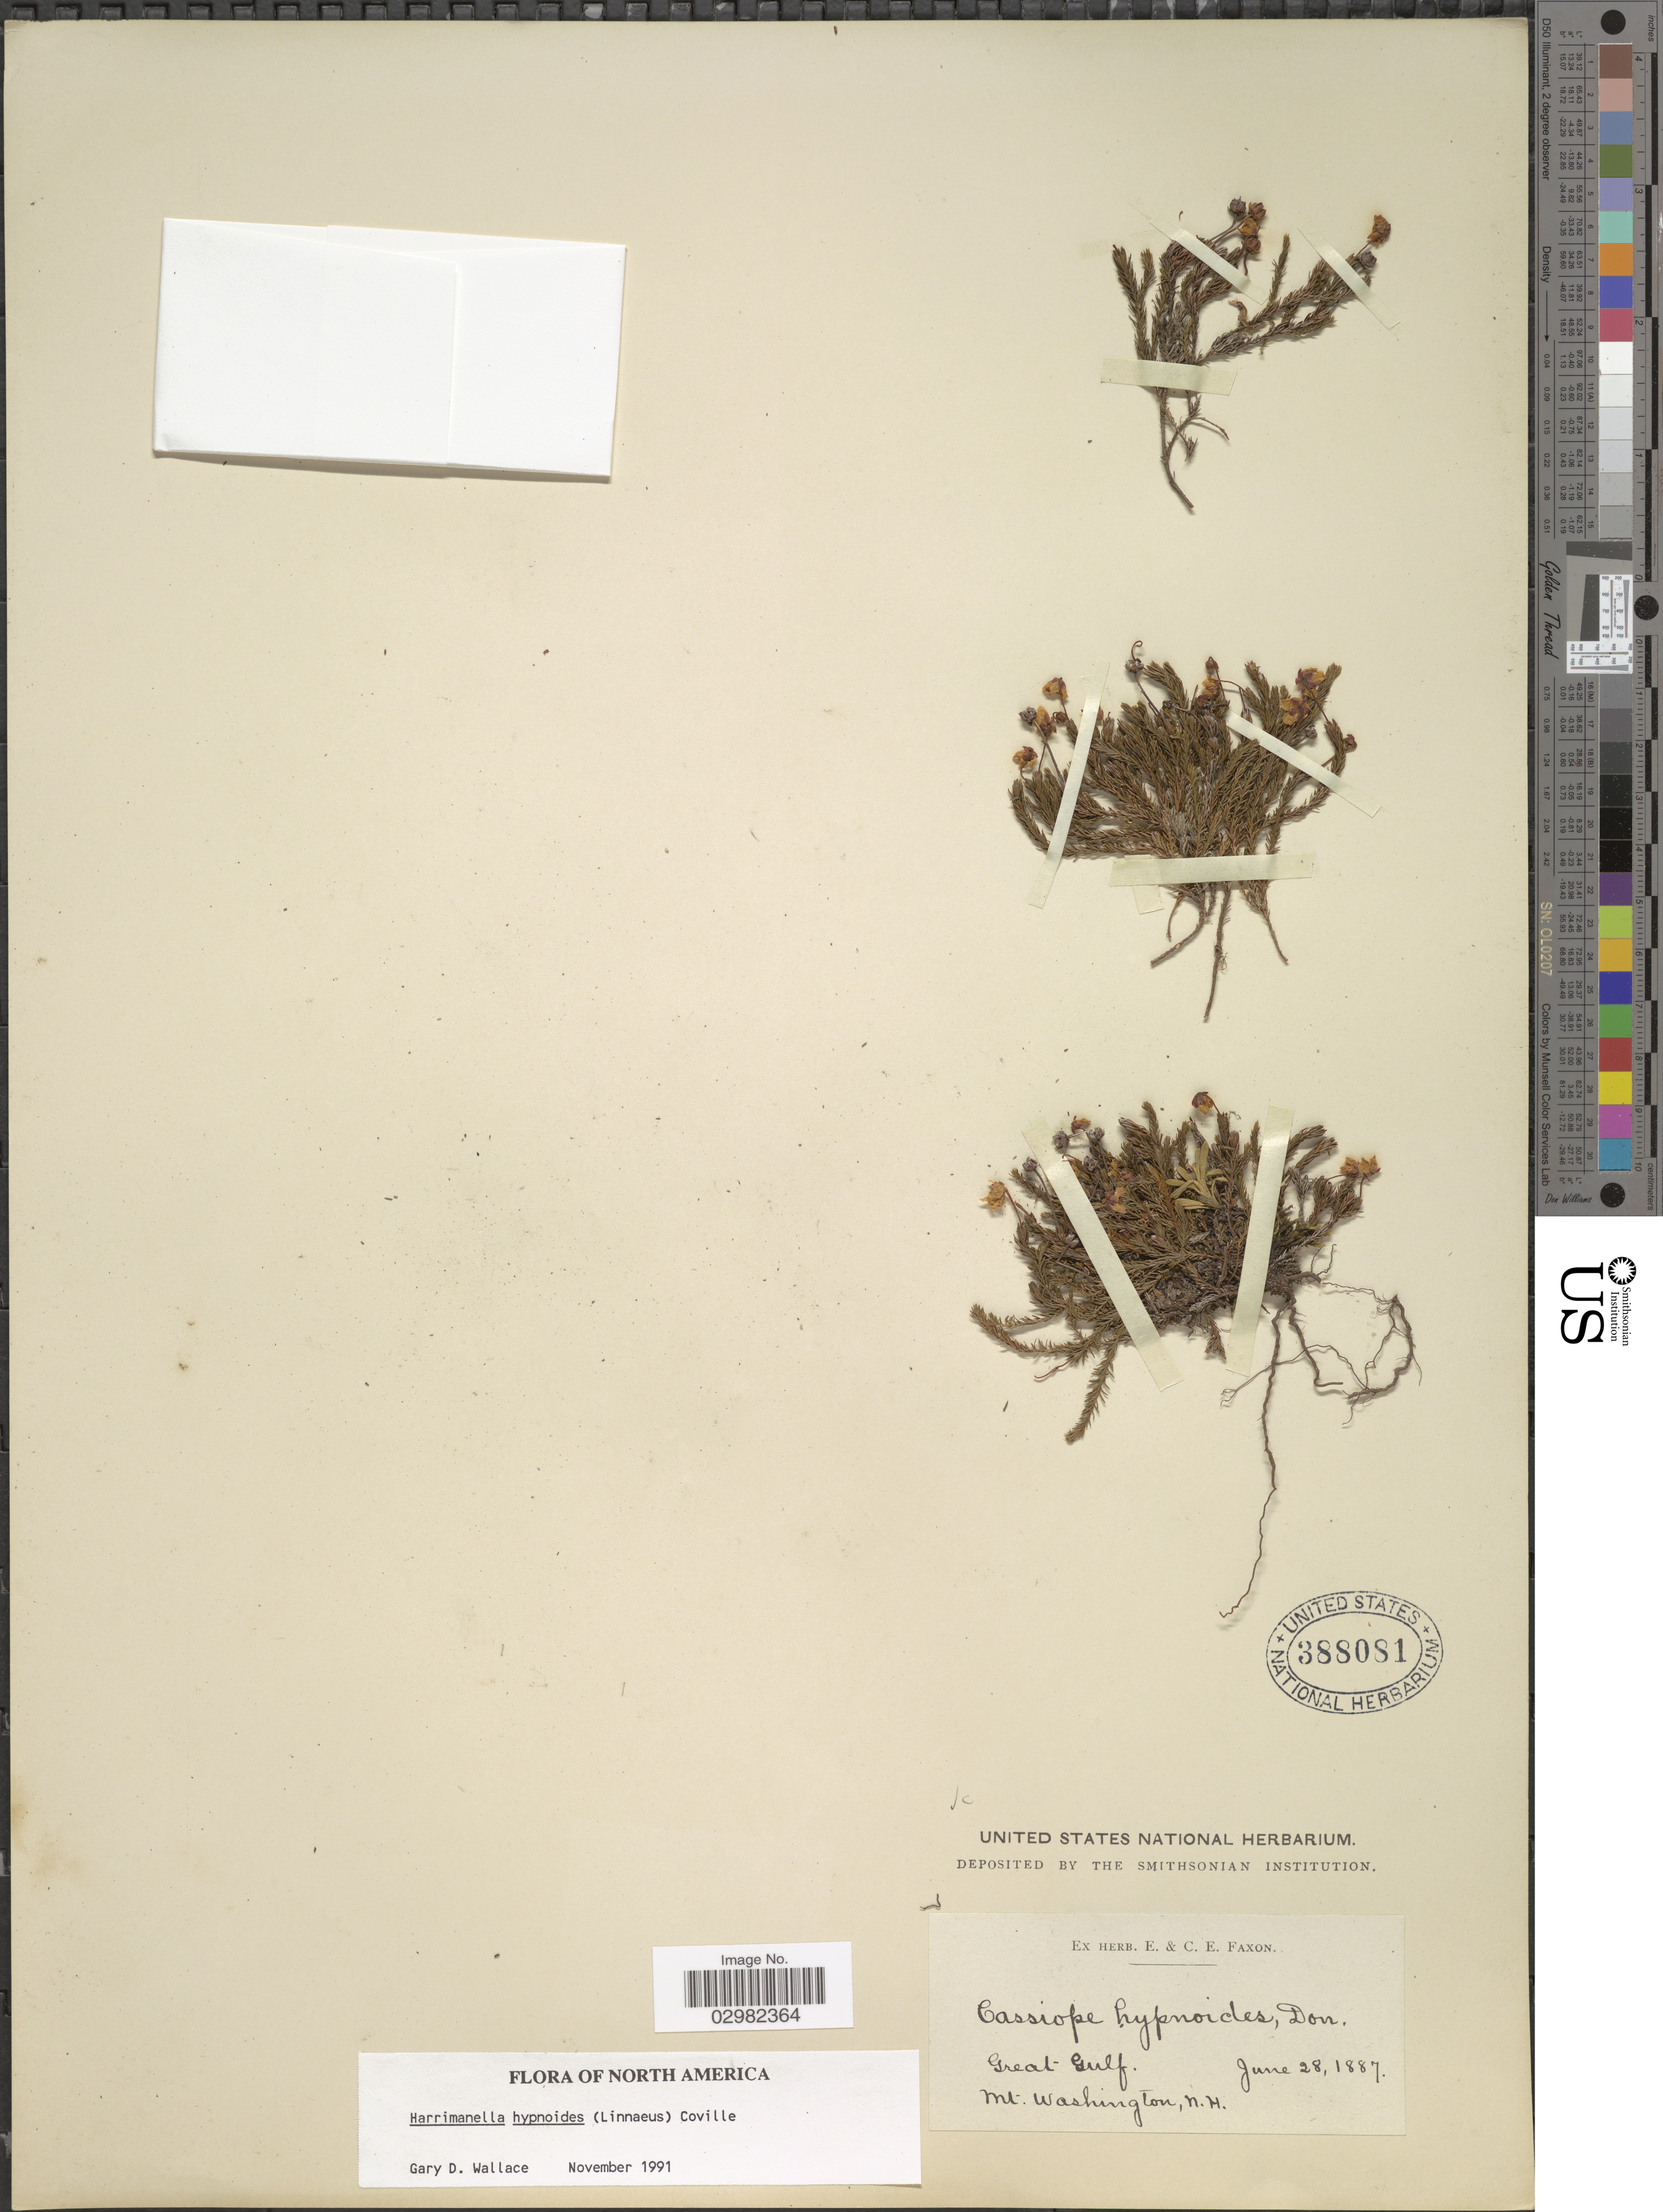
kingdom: Plantae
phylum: Tracheophyta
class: Magnoliopsida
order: Ericales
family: Ericaceae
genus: Harrimanella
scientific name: Harrimanella hypnoides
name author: (L.) Coville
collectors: ex herb. E. & C.E. Faxon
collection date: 1887-06-28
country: United States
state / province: New Hampshire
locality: Great-Gulf, Mt. Washington.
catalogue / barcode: US 388081